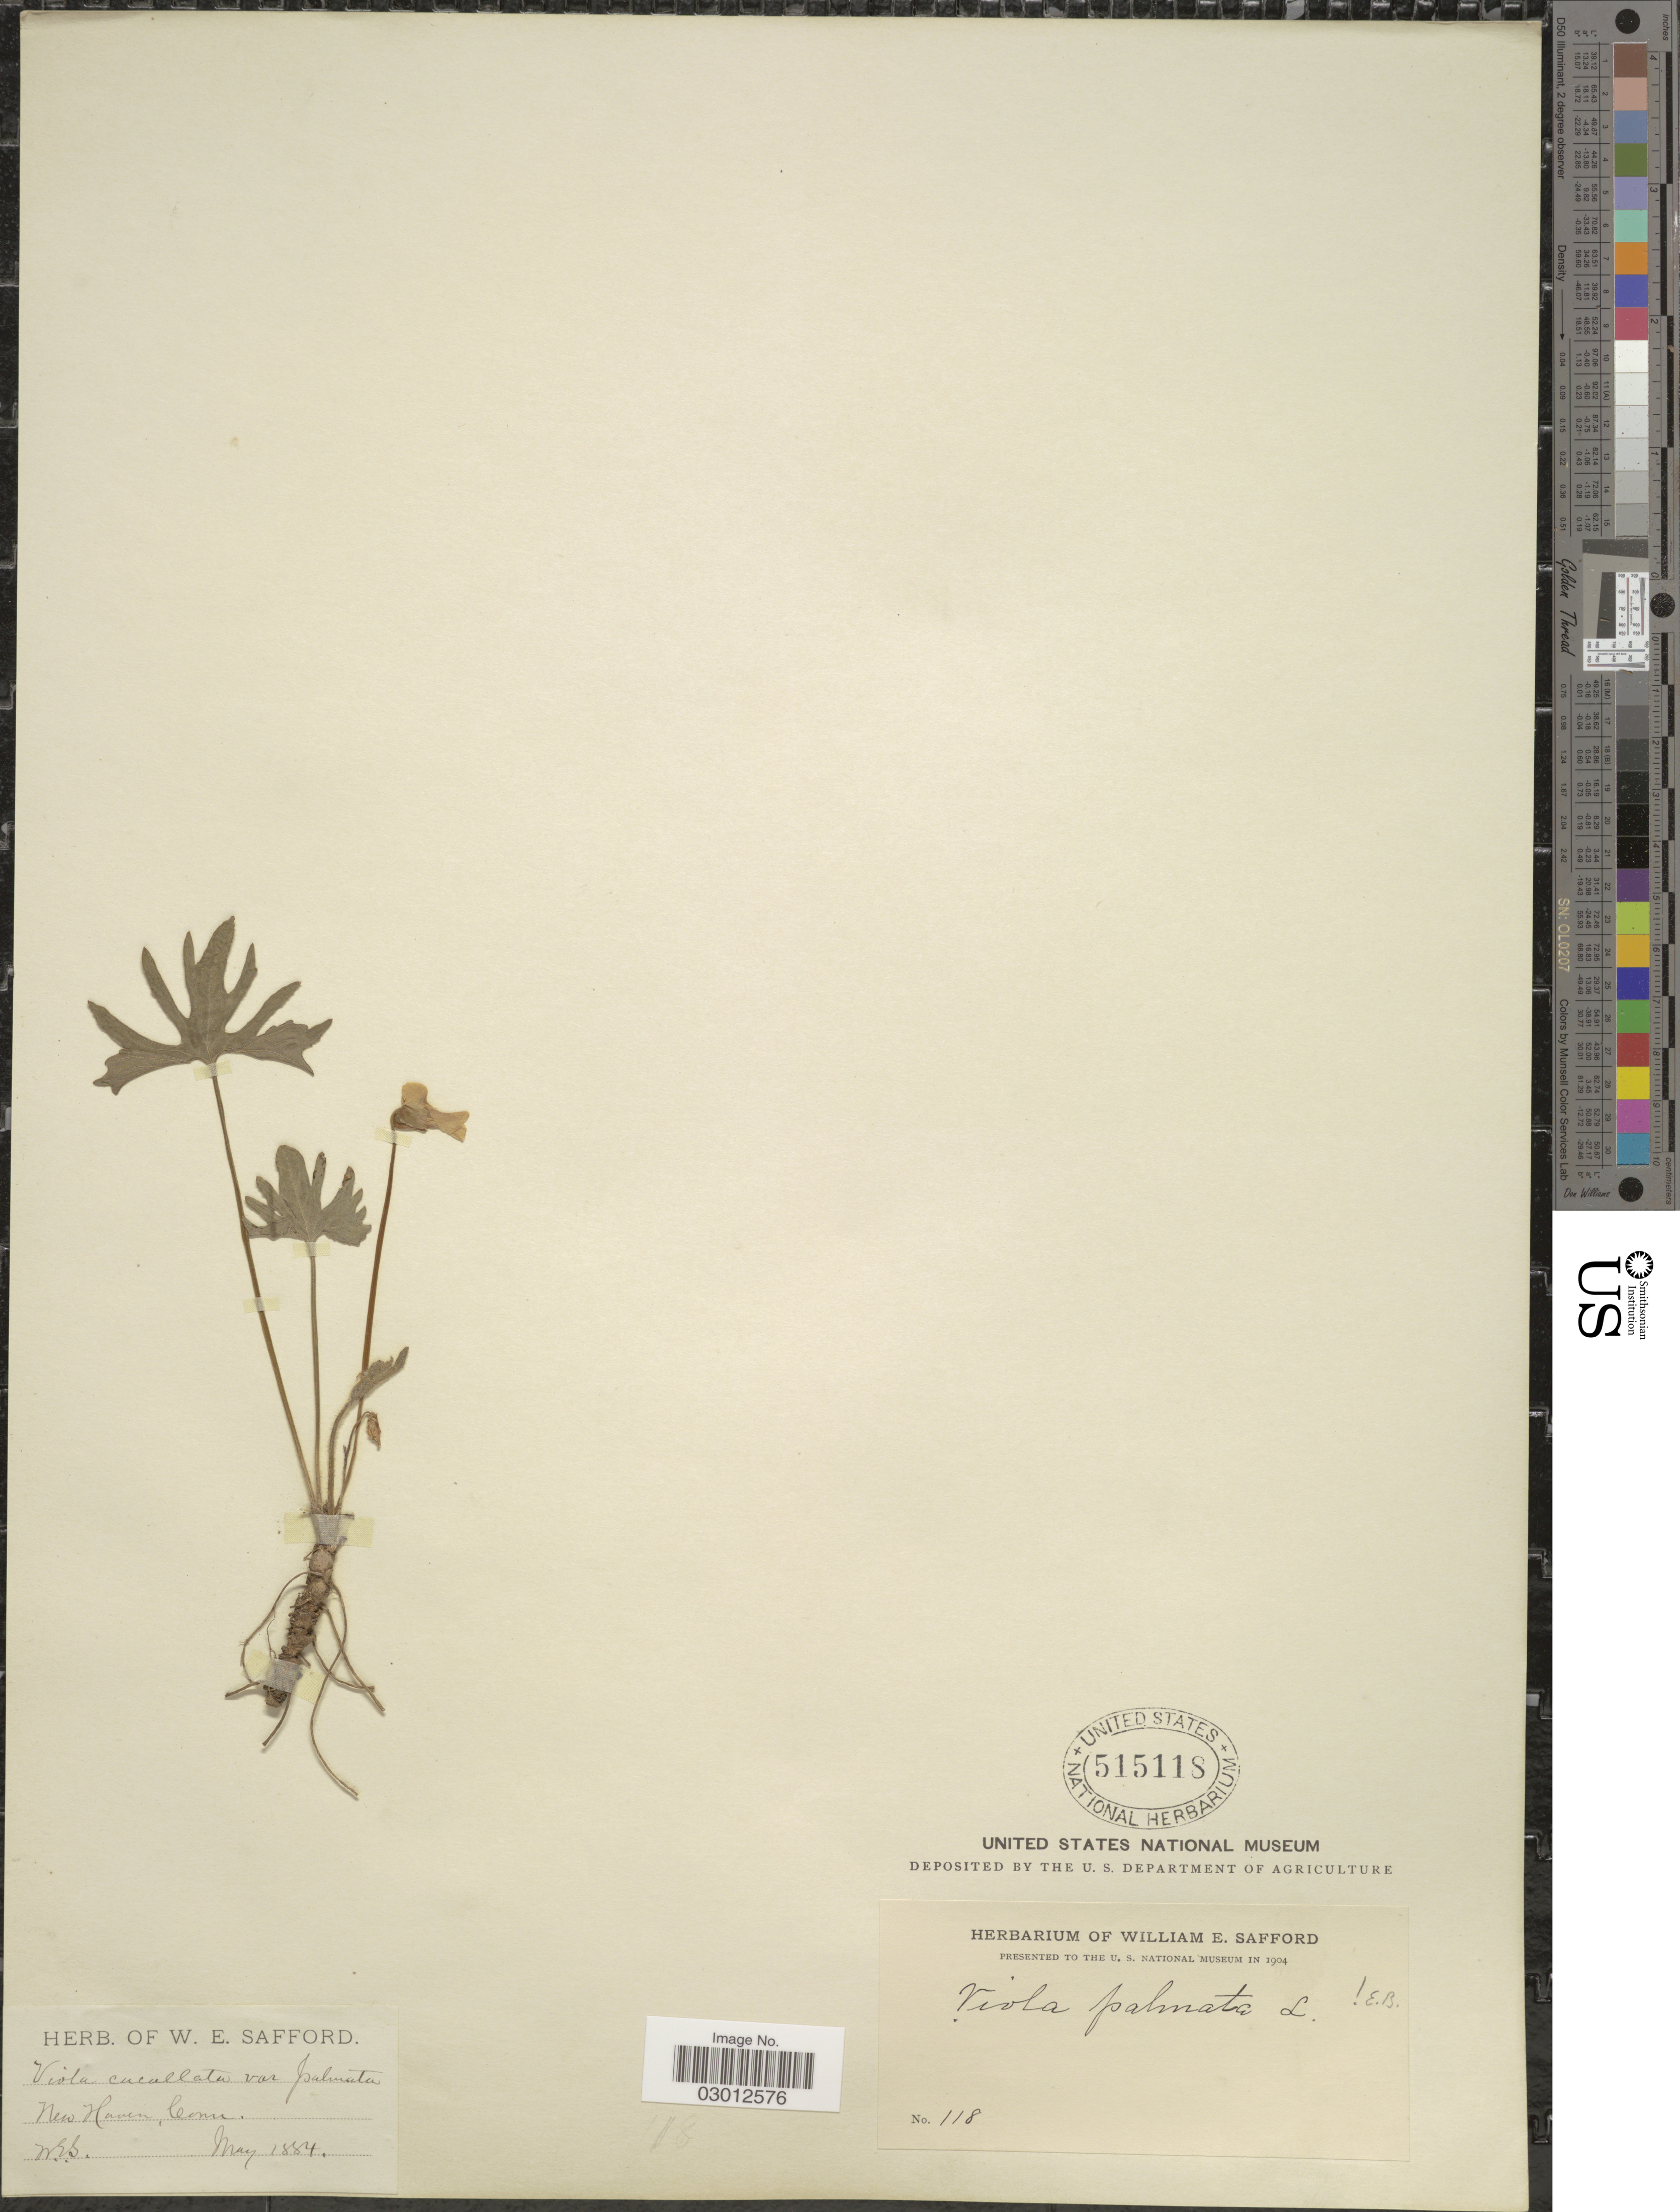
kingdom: Plantae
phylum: Tracheophyta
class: Magnoliopsida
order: Malpighiales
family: Violaceae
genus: Viola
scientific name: Viola palmata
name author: L.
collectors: W. E. Safford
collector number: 118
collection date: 1884-05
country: United States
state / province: Connecticut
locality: New Haven.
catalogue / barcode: US 515118